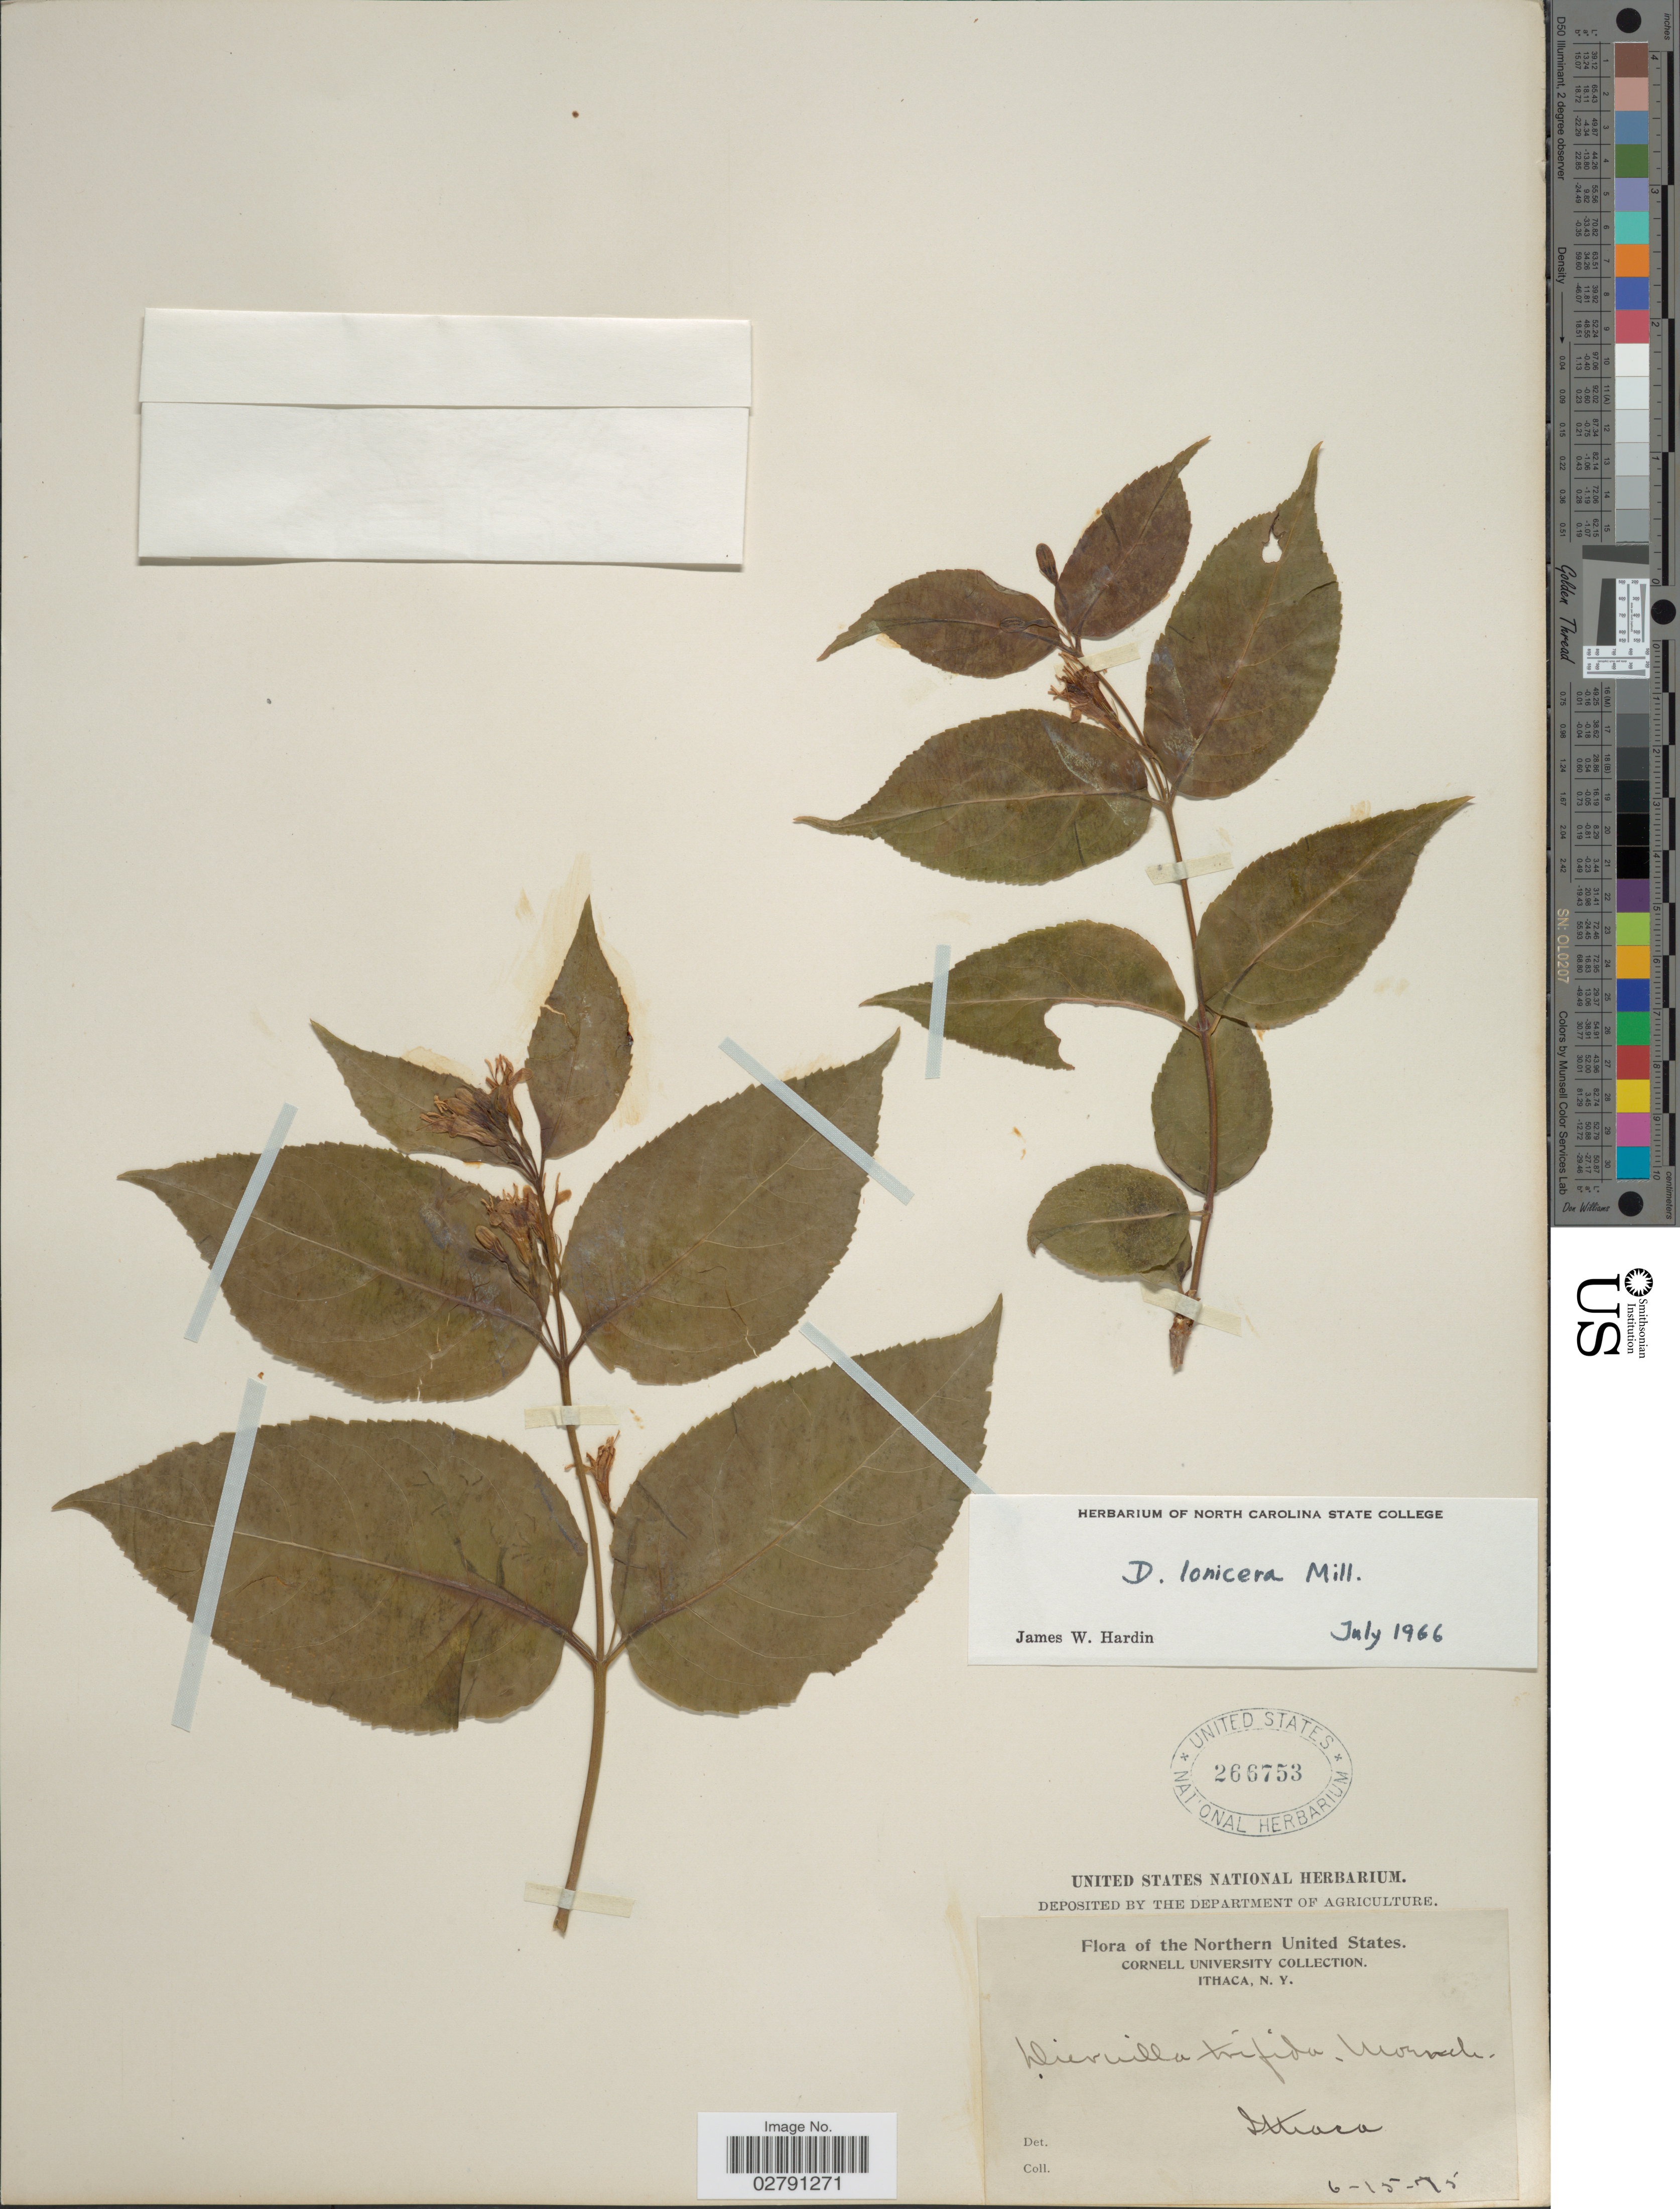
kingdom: Plantae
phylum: Tracheophyta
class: Magnoliopsida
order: Dipsacales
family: Caprifoliaceae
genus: Diervilla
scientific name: Diervilla lonicera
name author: Mill.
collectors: Cornell University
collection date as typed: Transcribed d/m/y: 15/6/75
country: United States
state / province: New York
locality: Northern United States. Ithaca.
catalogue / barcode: US 266753